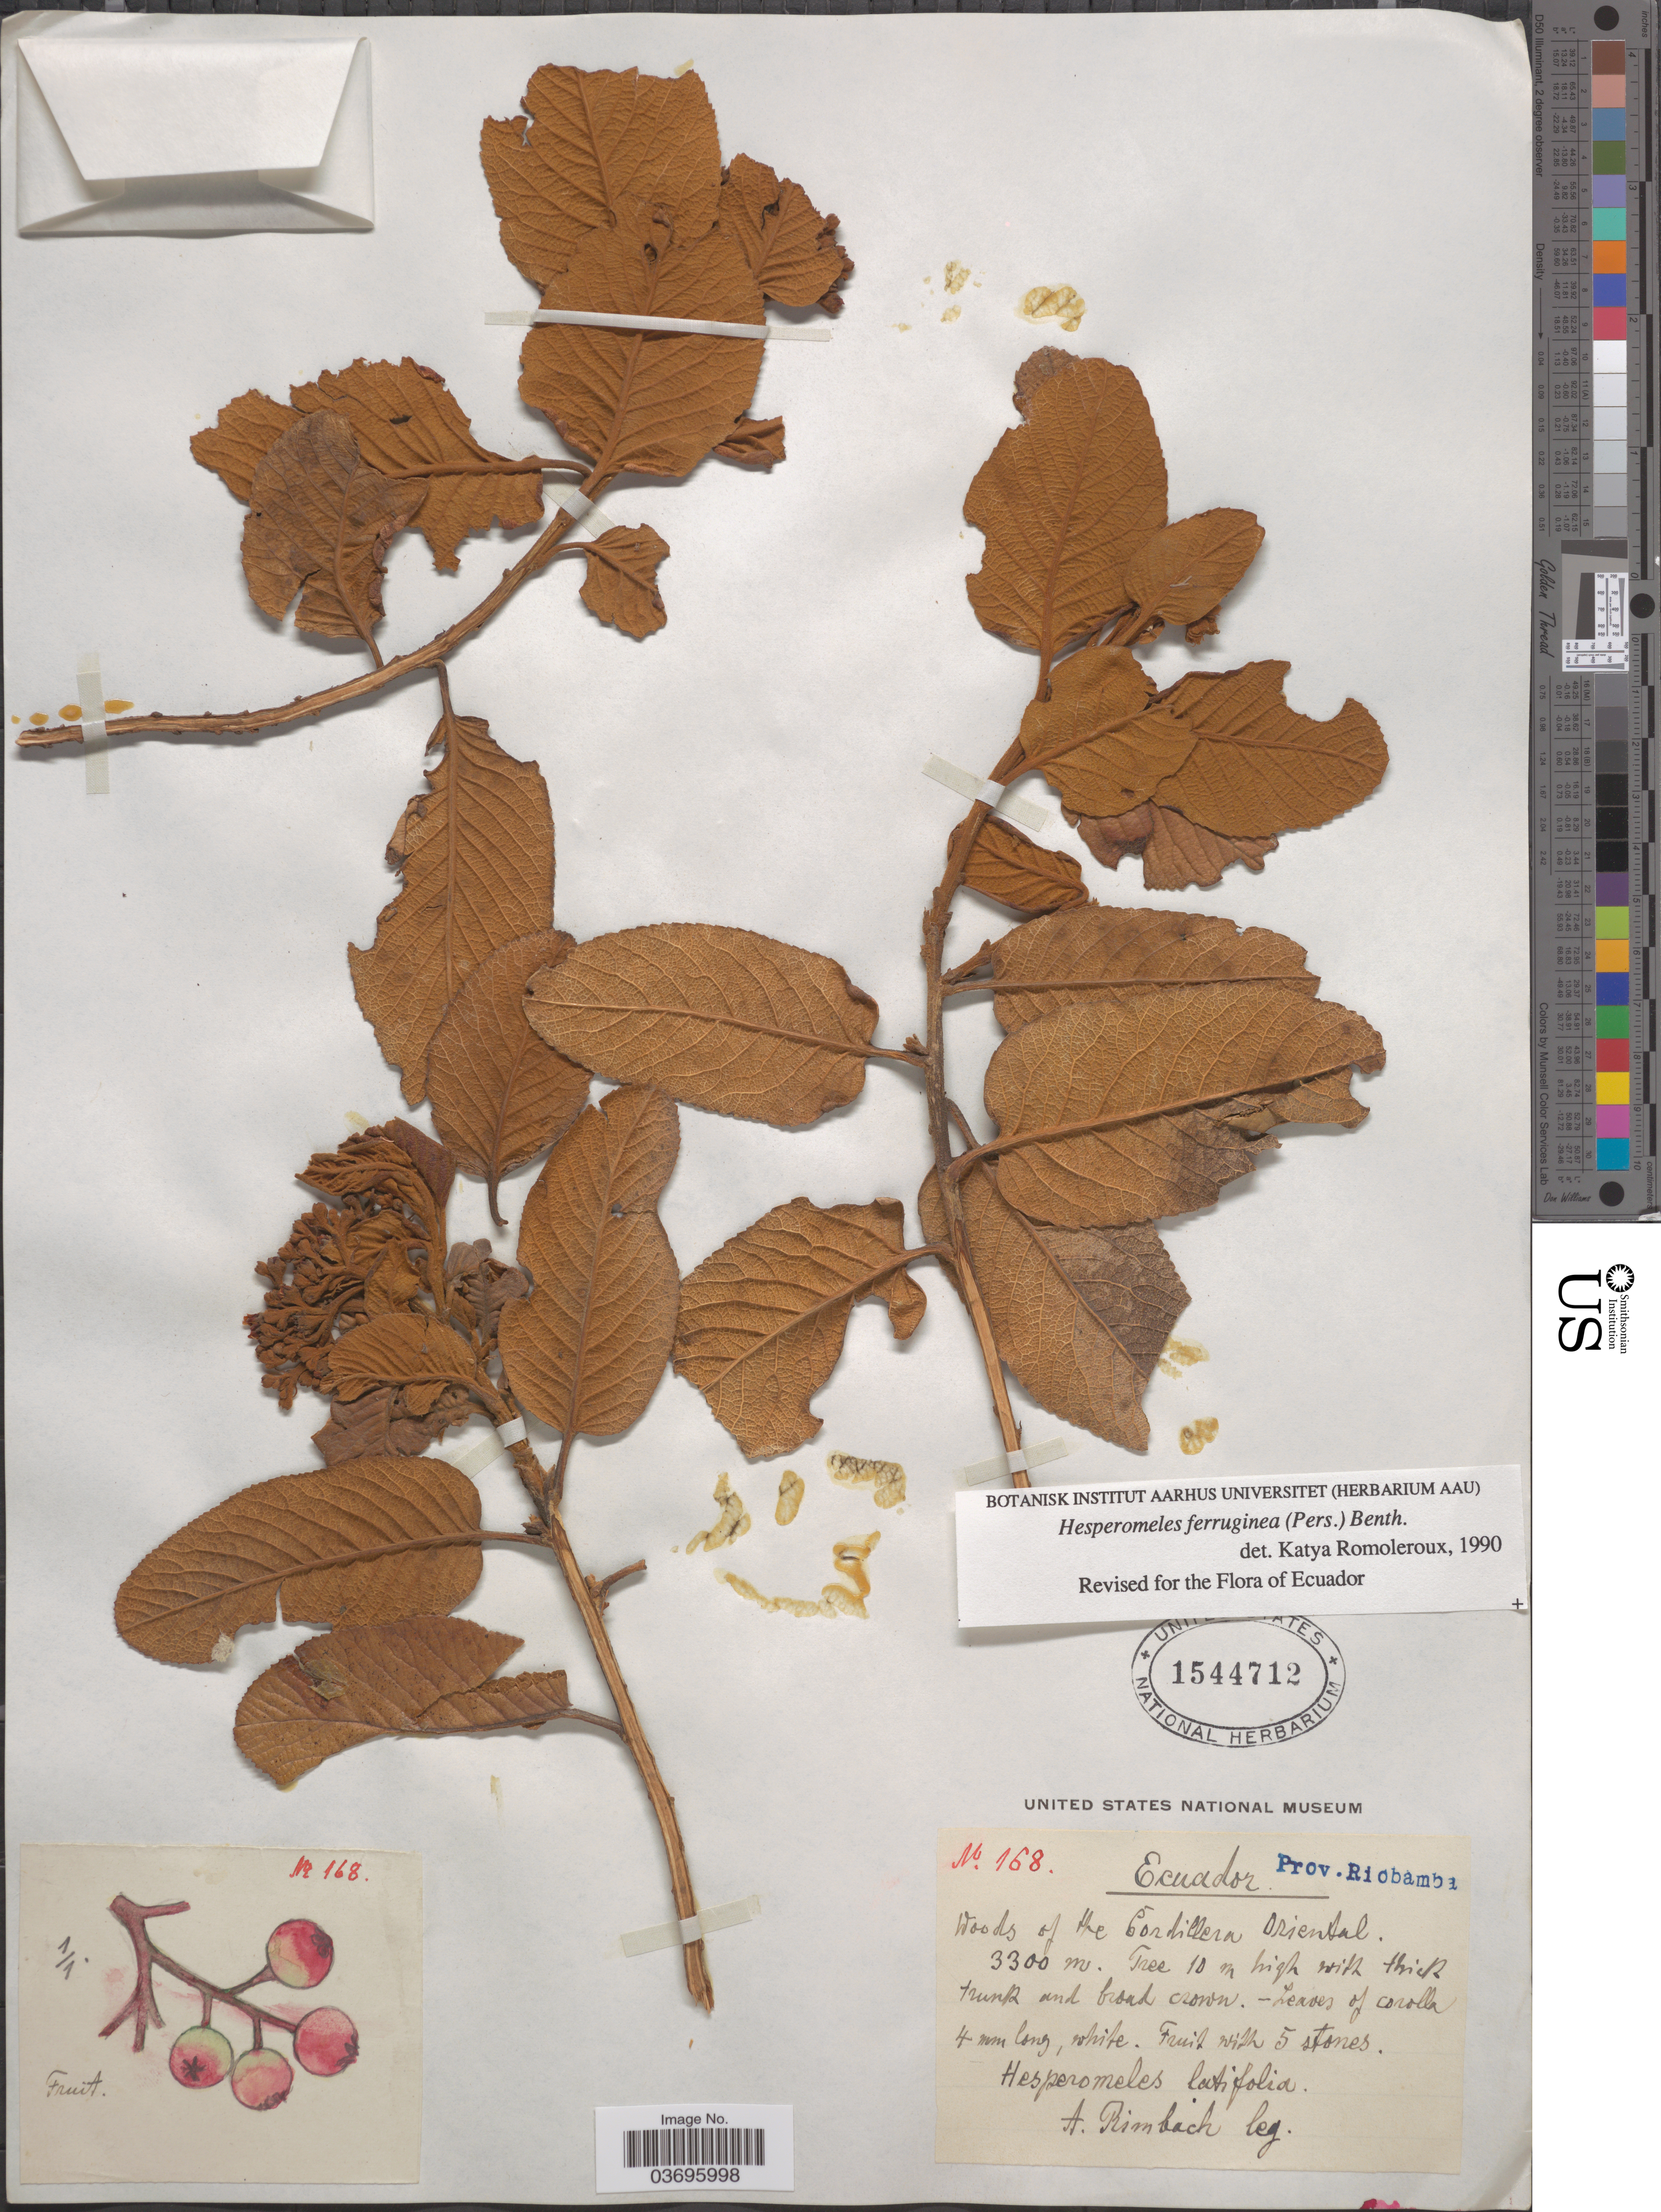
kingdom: Plantae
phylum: Tracheophyta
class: Magnoliopsida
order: Rosales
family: Rosaceae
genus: Hesperomeles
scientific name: Hesperomeles ferruginea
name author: (Juss. ex Pers.) Benth.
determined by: Romoleroux, K.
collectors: A. Rimbach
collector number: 168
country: Ecuador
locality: Woods of the Cordillera Oriental.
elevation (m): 3300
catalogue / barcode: US 1544712